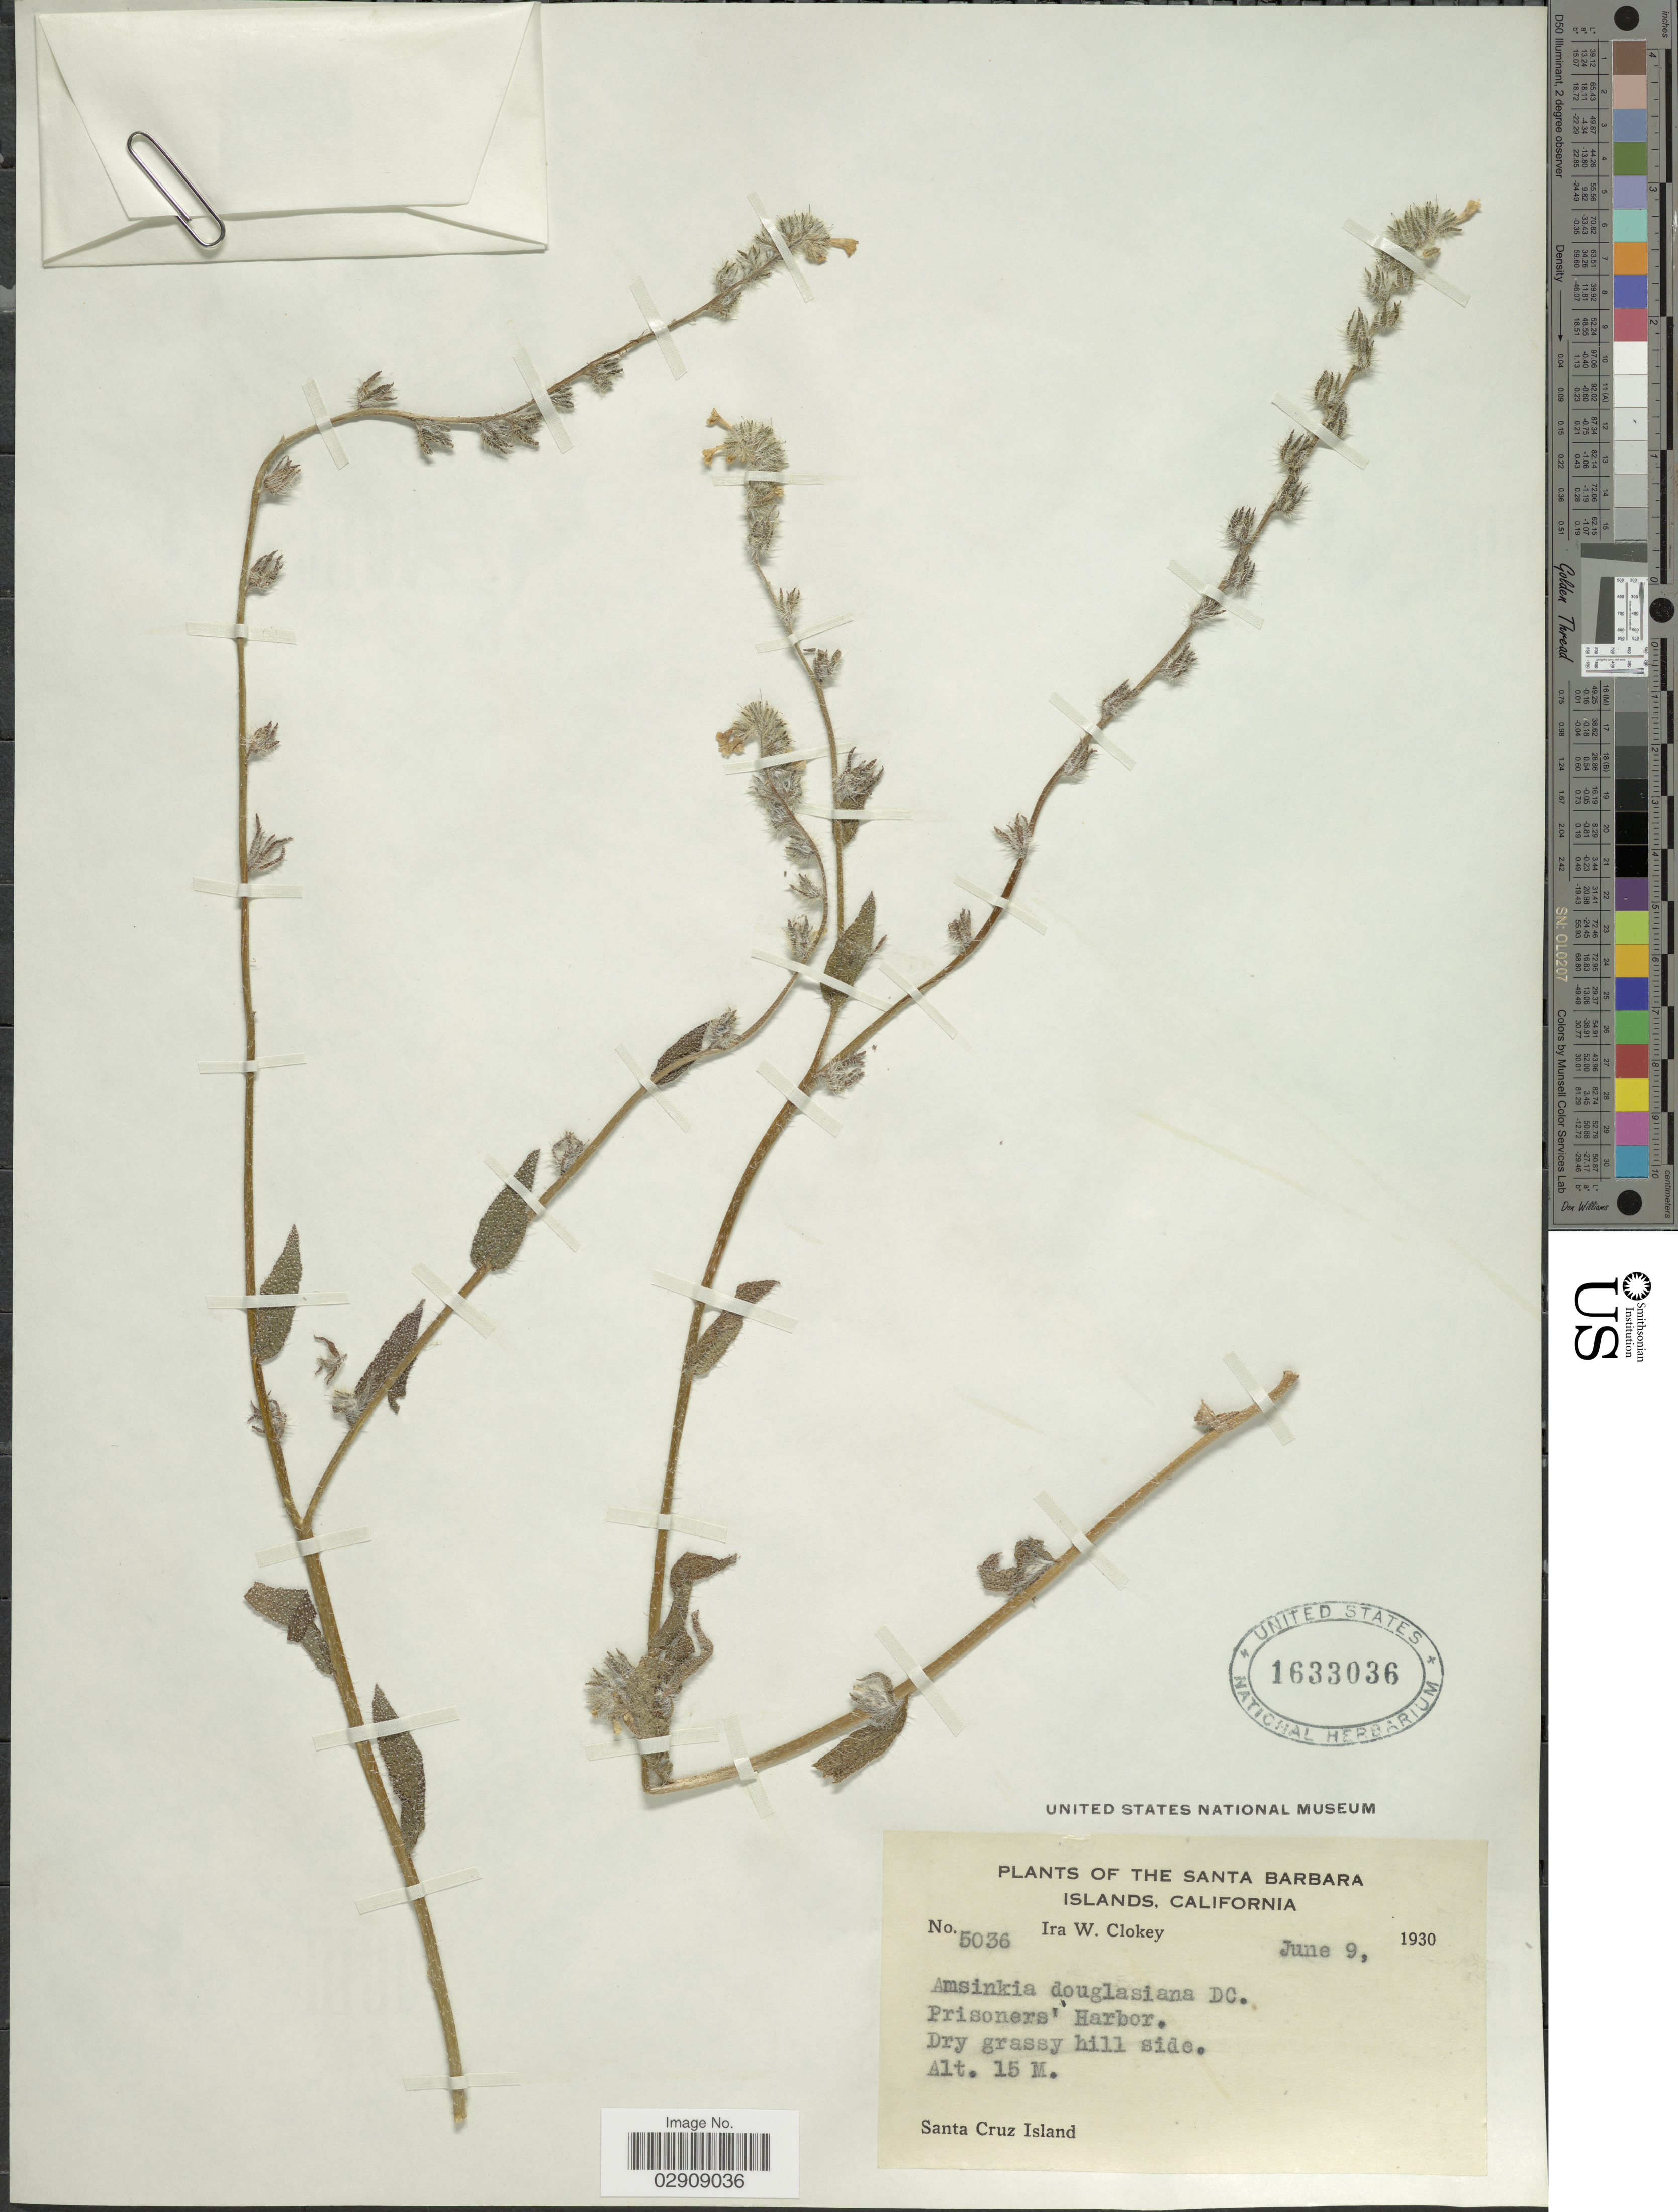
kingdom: Plantae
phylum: Tracheophyta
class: Magnoliopsida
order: Boraginales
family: Boraginaceae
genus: Amsinckia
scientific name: Amsinckia douglasiana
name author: A. DC.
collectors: I. W. Clokey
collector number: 5036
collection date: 1930-06-09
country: United States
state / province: California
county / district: Santa Barbara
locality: Prisoners' Harbor. Dry grassy hill side. Santa Cruz Island. The Santa Barbara Islands, California.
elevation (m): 15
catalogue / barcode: US 1633036